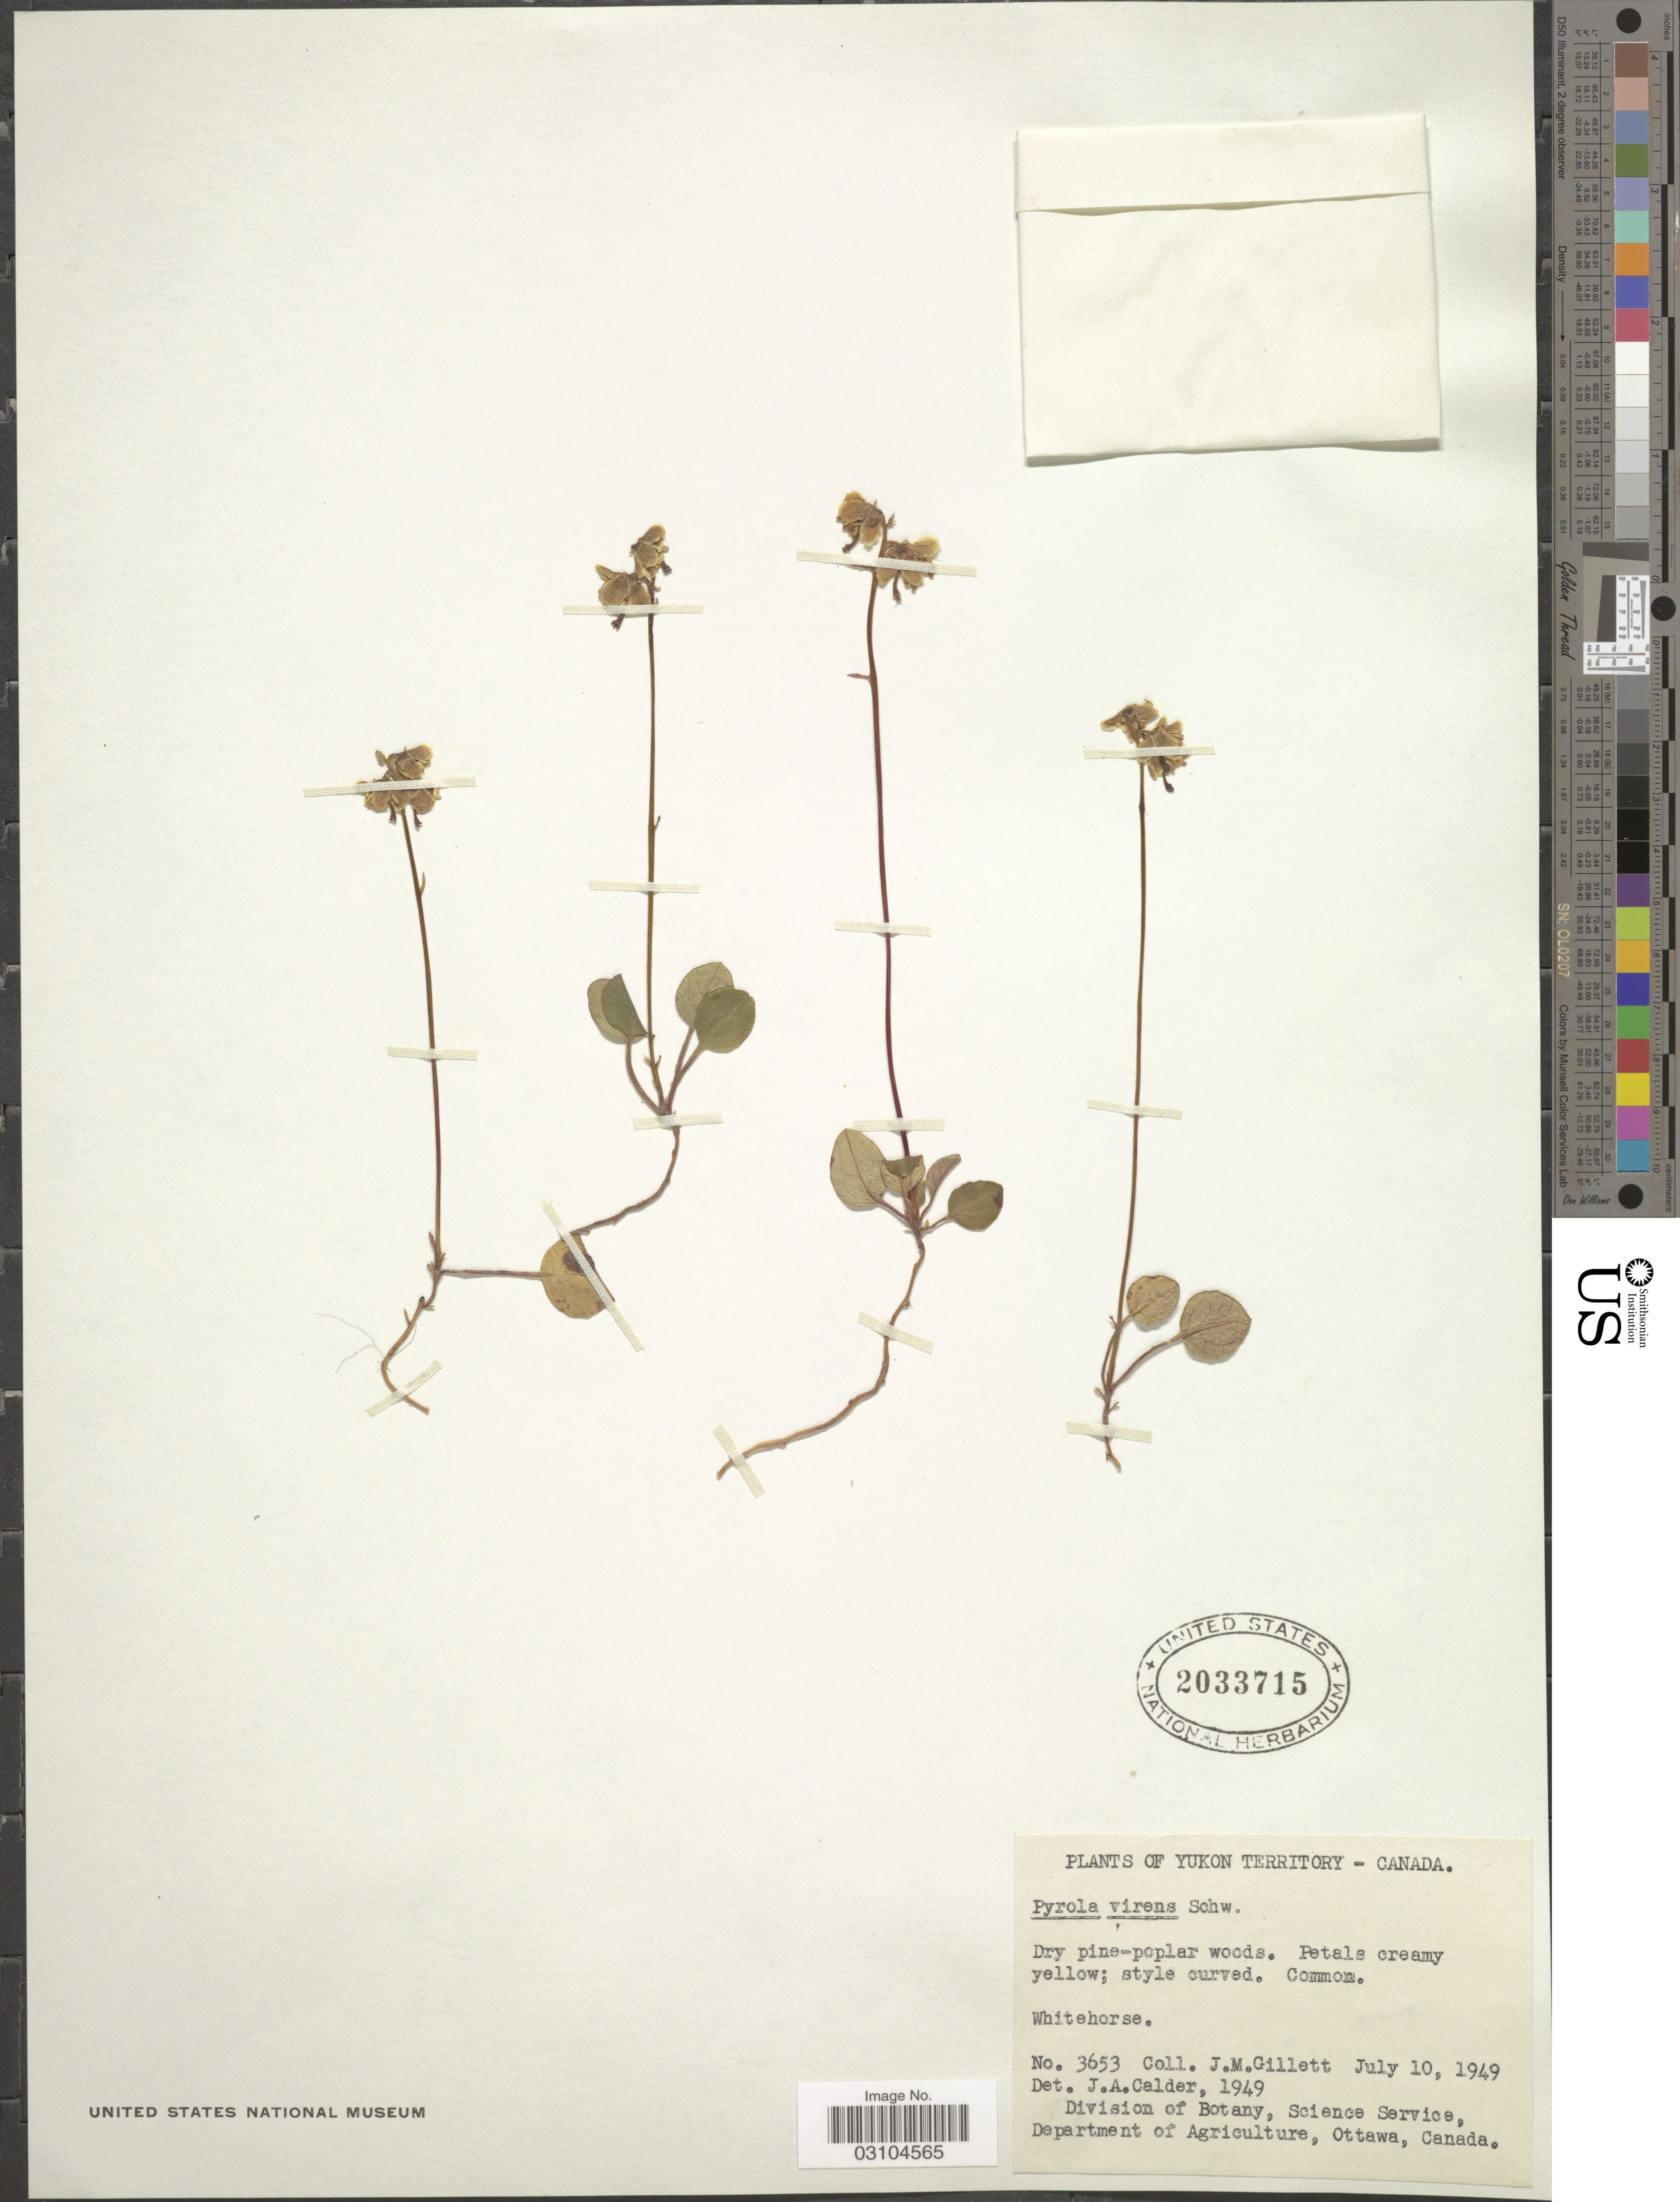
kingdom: Plantae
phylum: Tracheophyta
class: Magnoliopsida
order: Ericales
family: Ericaceae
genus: Pyrola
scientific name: Pyrola virens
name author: Schweigg.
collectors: J. M. Gillett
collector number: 3653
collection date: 1949-07-10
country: Canada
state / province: Yukon Territory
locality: Whitehorse.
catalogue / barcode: US 2033715